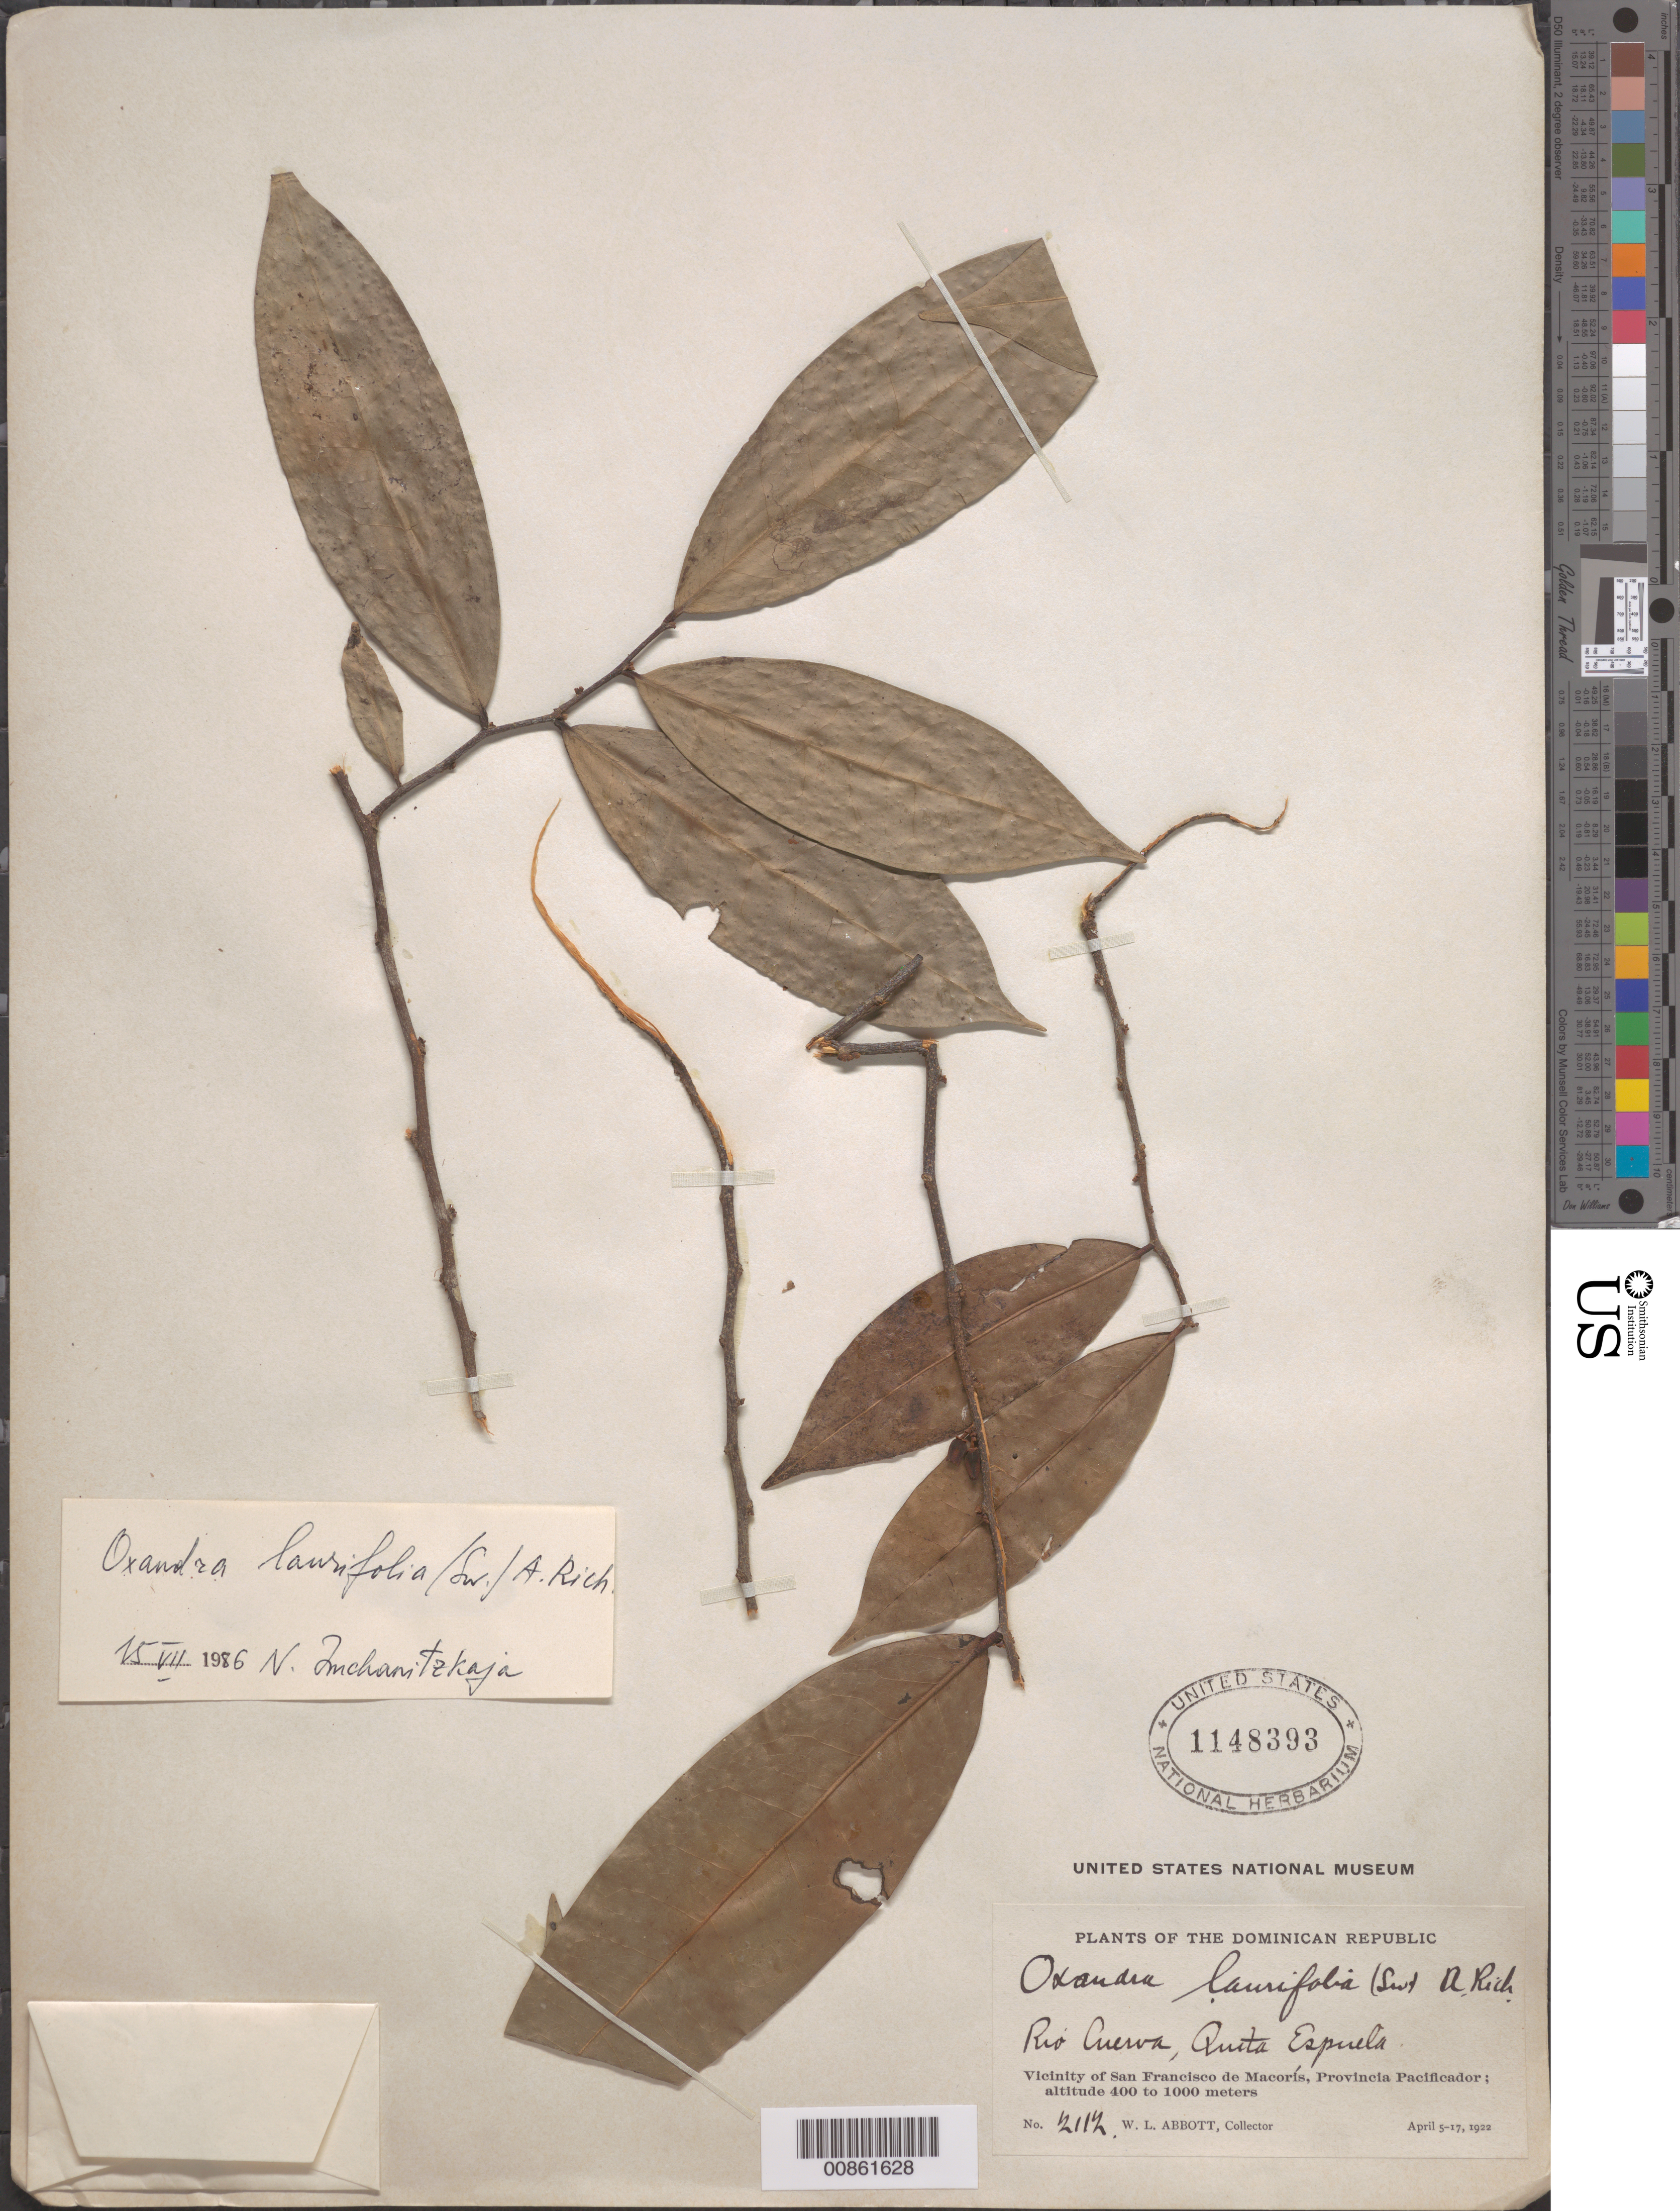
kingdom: Plantae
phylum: Tracheophyta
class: Magnoliopsida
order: Magnoliales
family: Annonaceae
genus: Oxandra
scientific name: Oxandra laurifolia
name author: (Sw.) A. Rich.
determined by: Imchanitzkaja, N.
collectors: W. L. Abbott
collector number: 2112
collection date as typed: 05 Apr 1922 to 17 Apr 1922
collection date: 1922-04-05/1922-04-17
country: Dominican Republic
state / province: Duarte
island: Hispaniola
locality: Vicinity of San Francisco de Macoris, Provincia Pacificador (obsolete). Río Cueva, Quita Espuela.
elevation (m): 400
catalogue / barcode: US 1148393